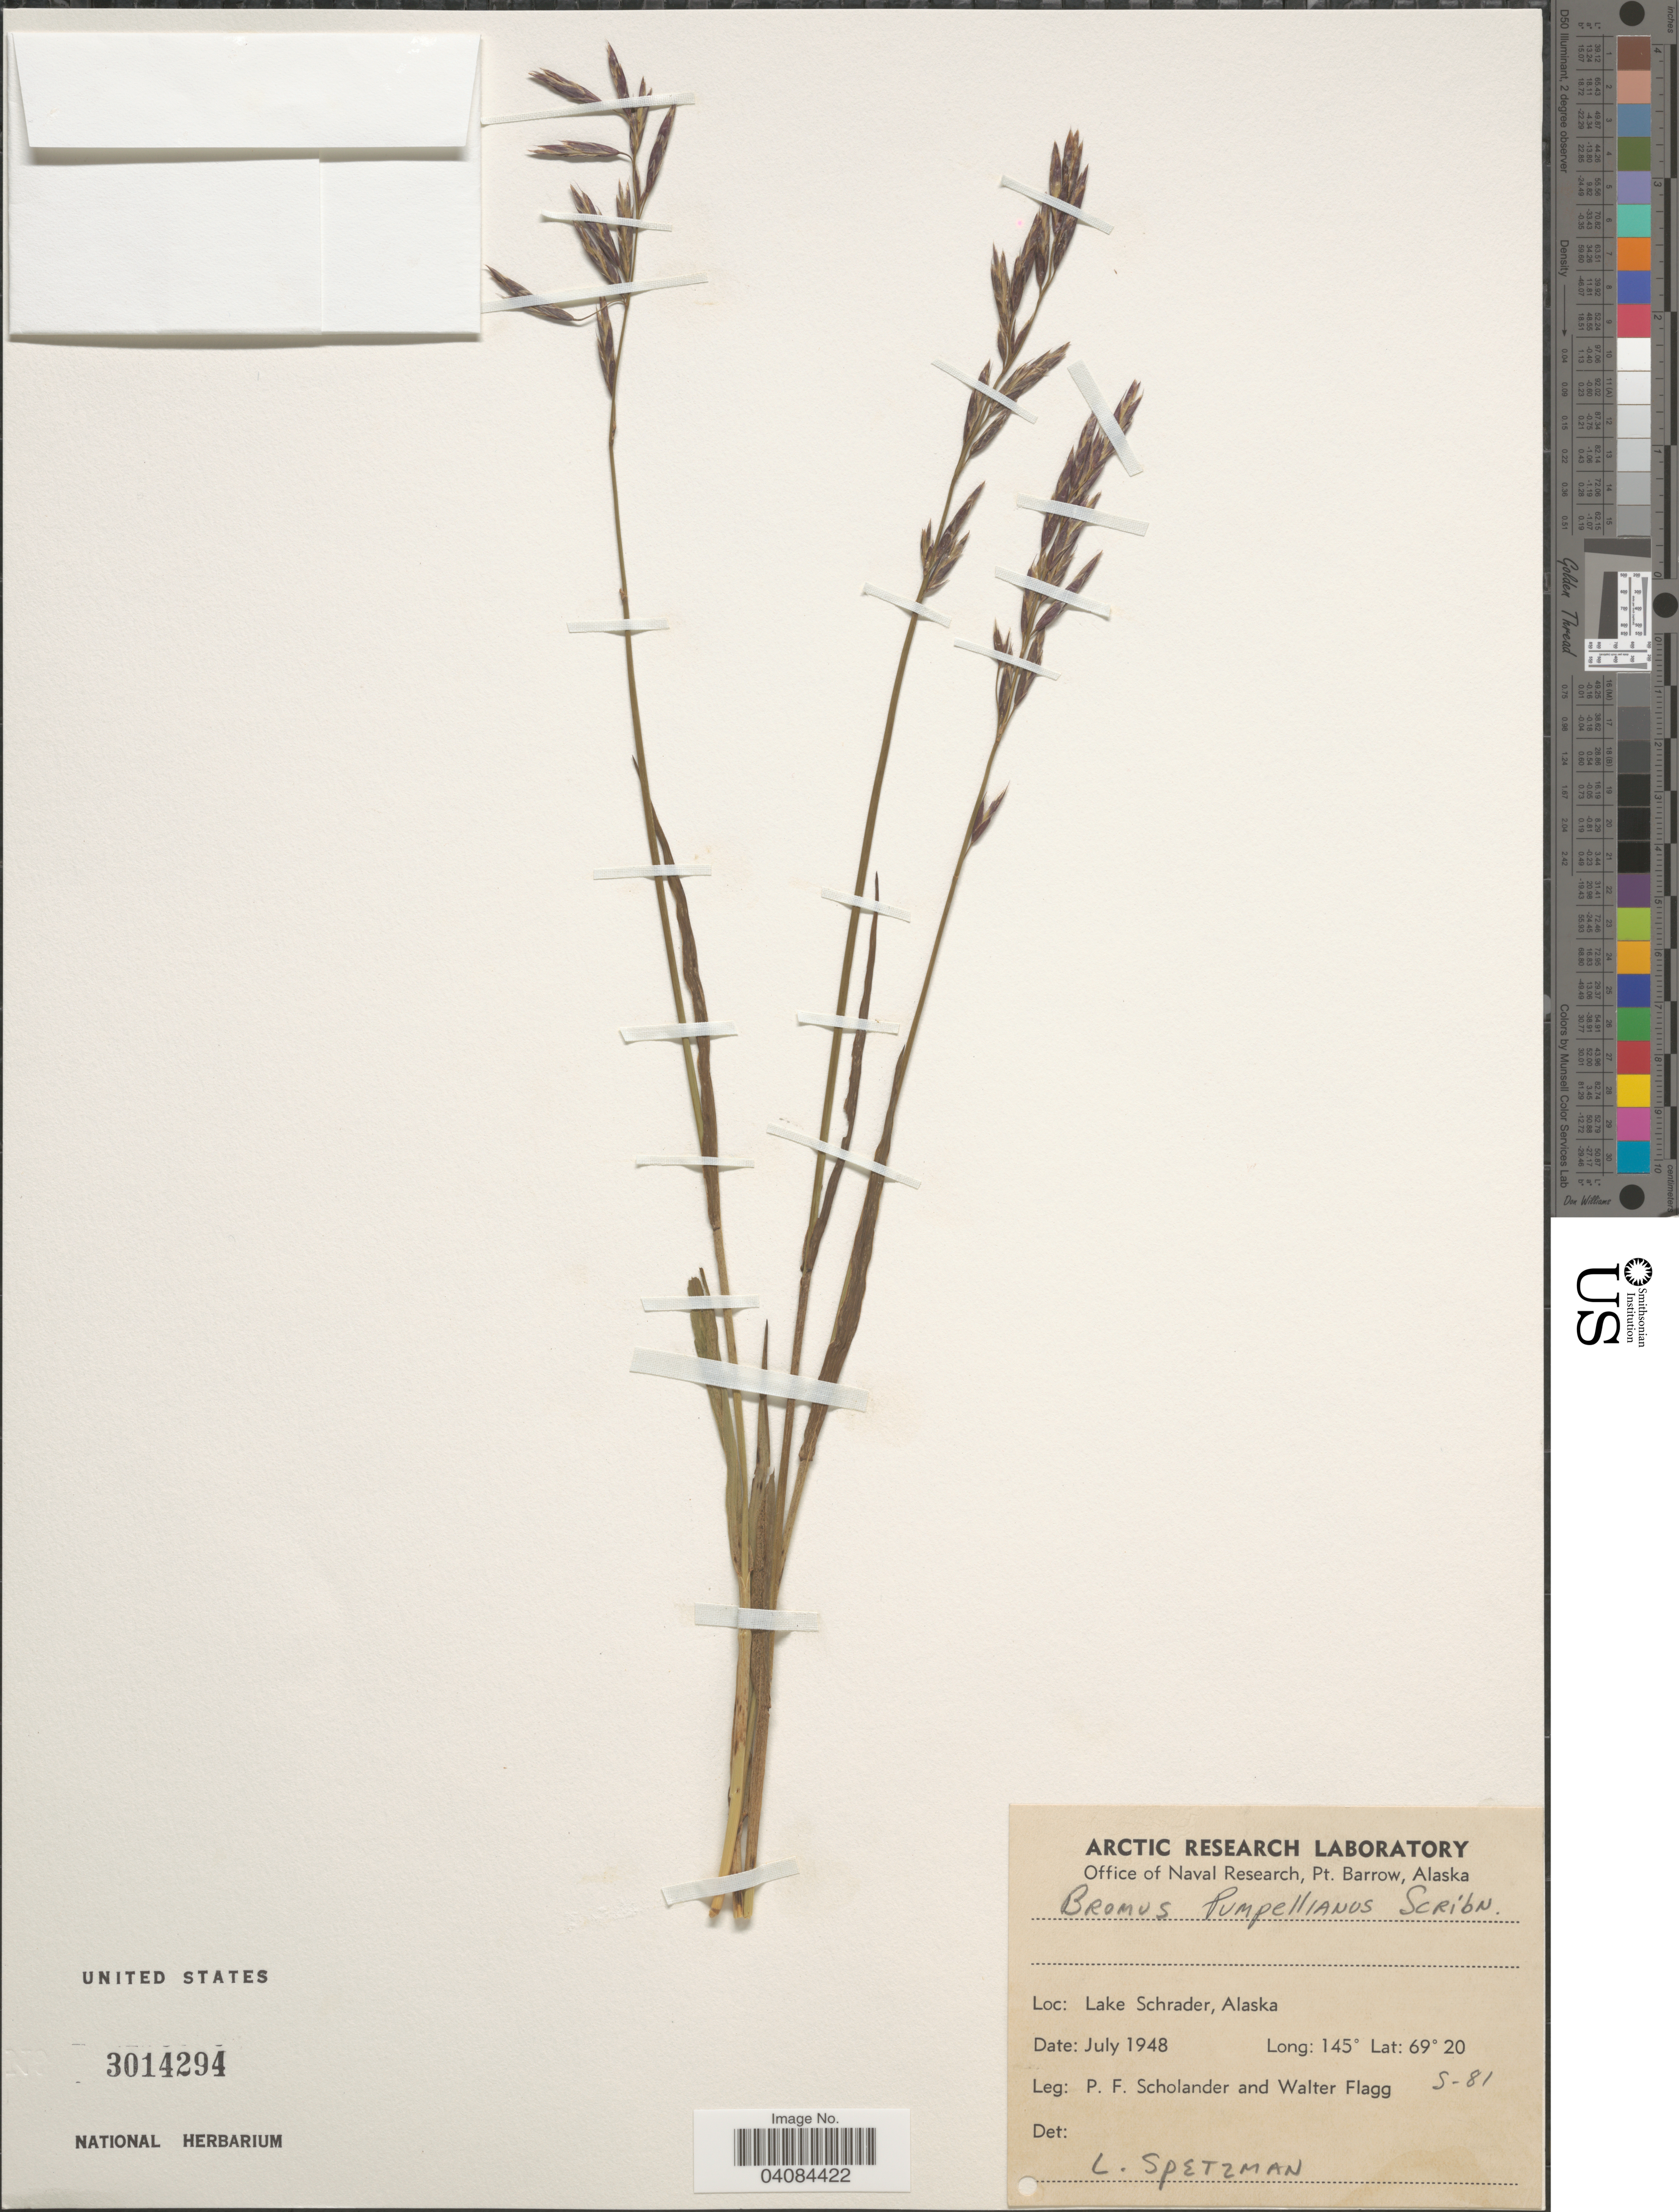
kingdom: Plantae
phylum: Tracheophyta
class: Liliopsida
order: Poales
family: Poaceae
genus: Bromus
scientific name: Bromus pumpellianus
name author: Scribn.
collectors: P. Scholander & W. Flagg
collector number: S-81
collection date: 1948-07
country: United States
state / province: Alaska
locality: Lake Schrader.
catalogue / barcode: US 3014294